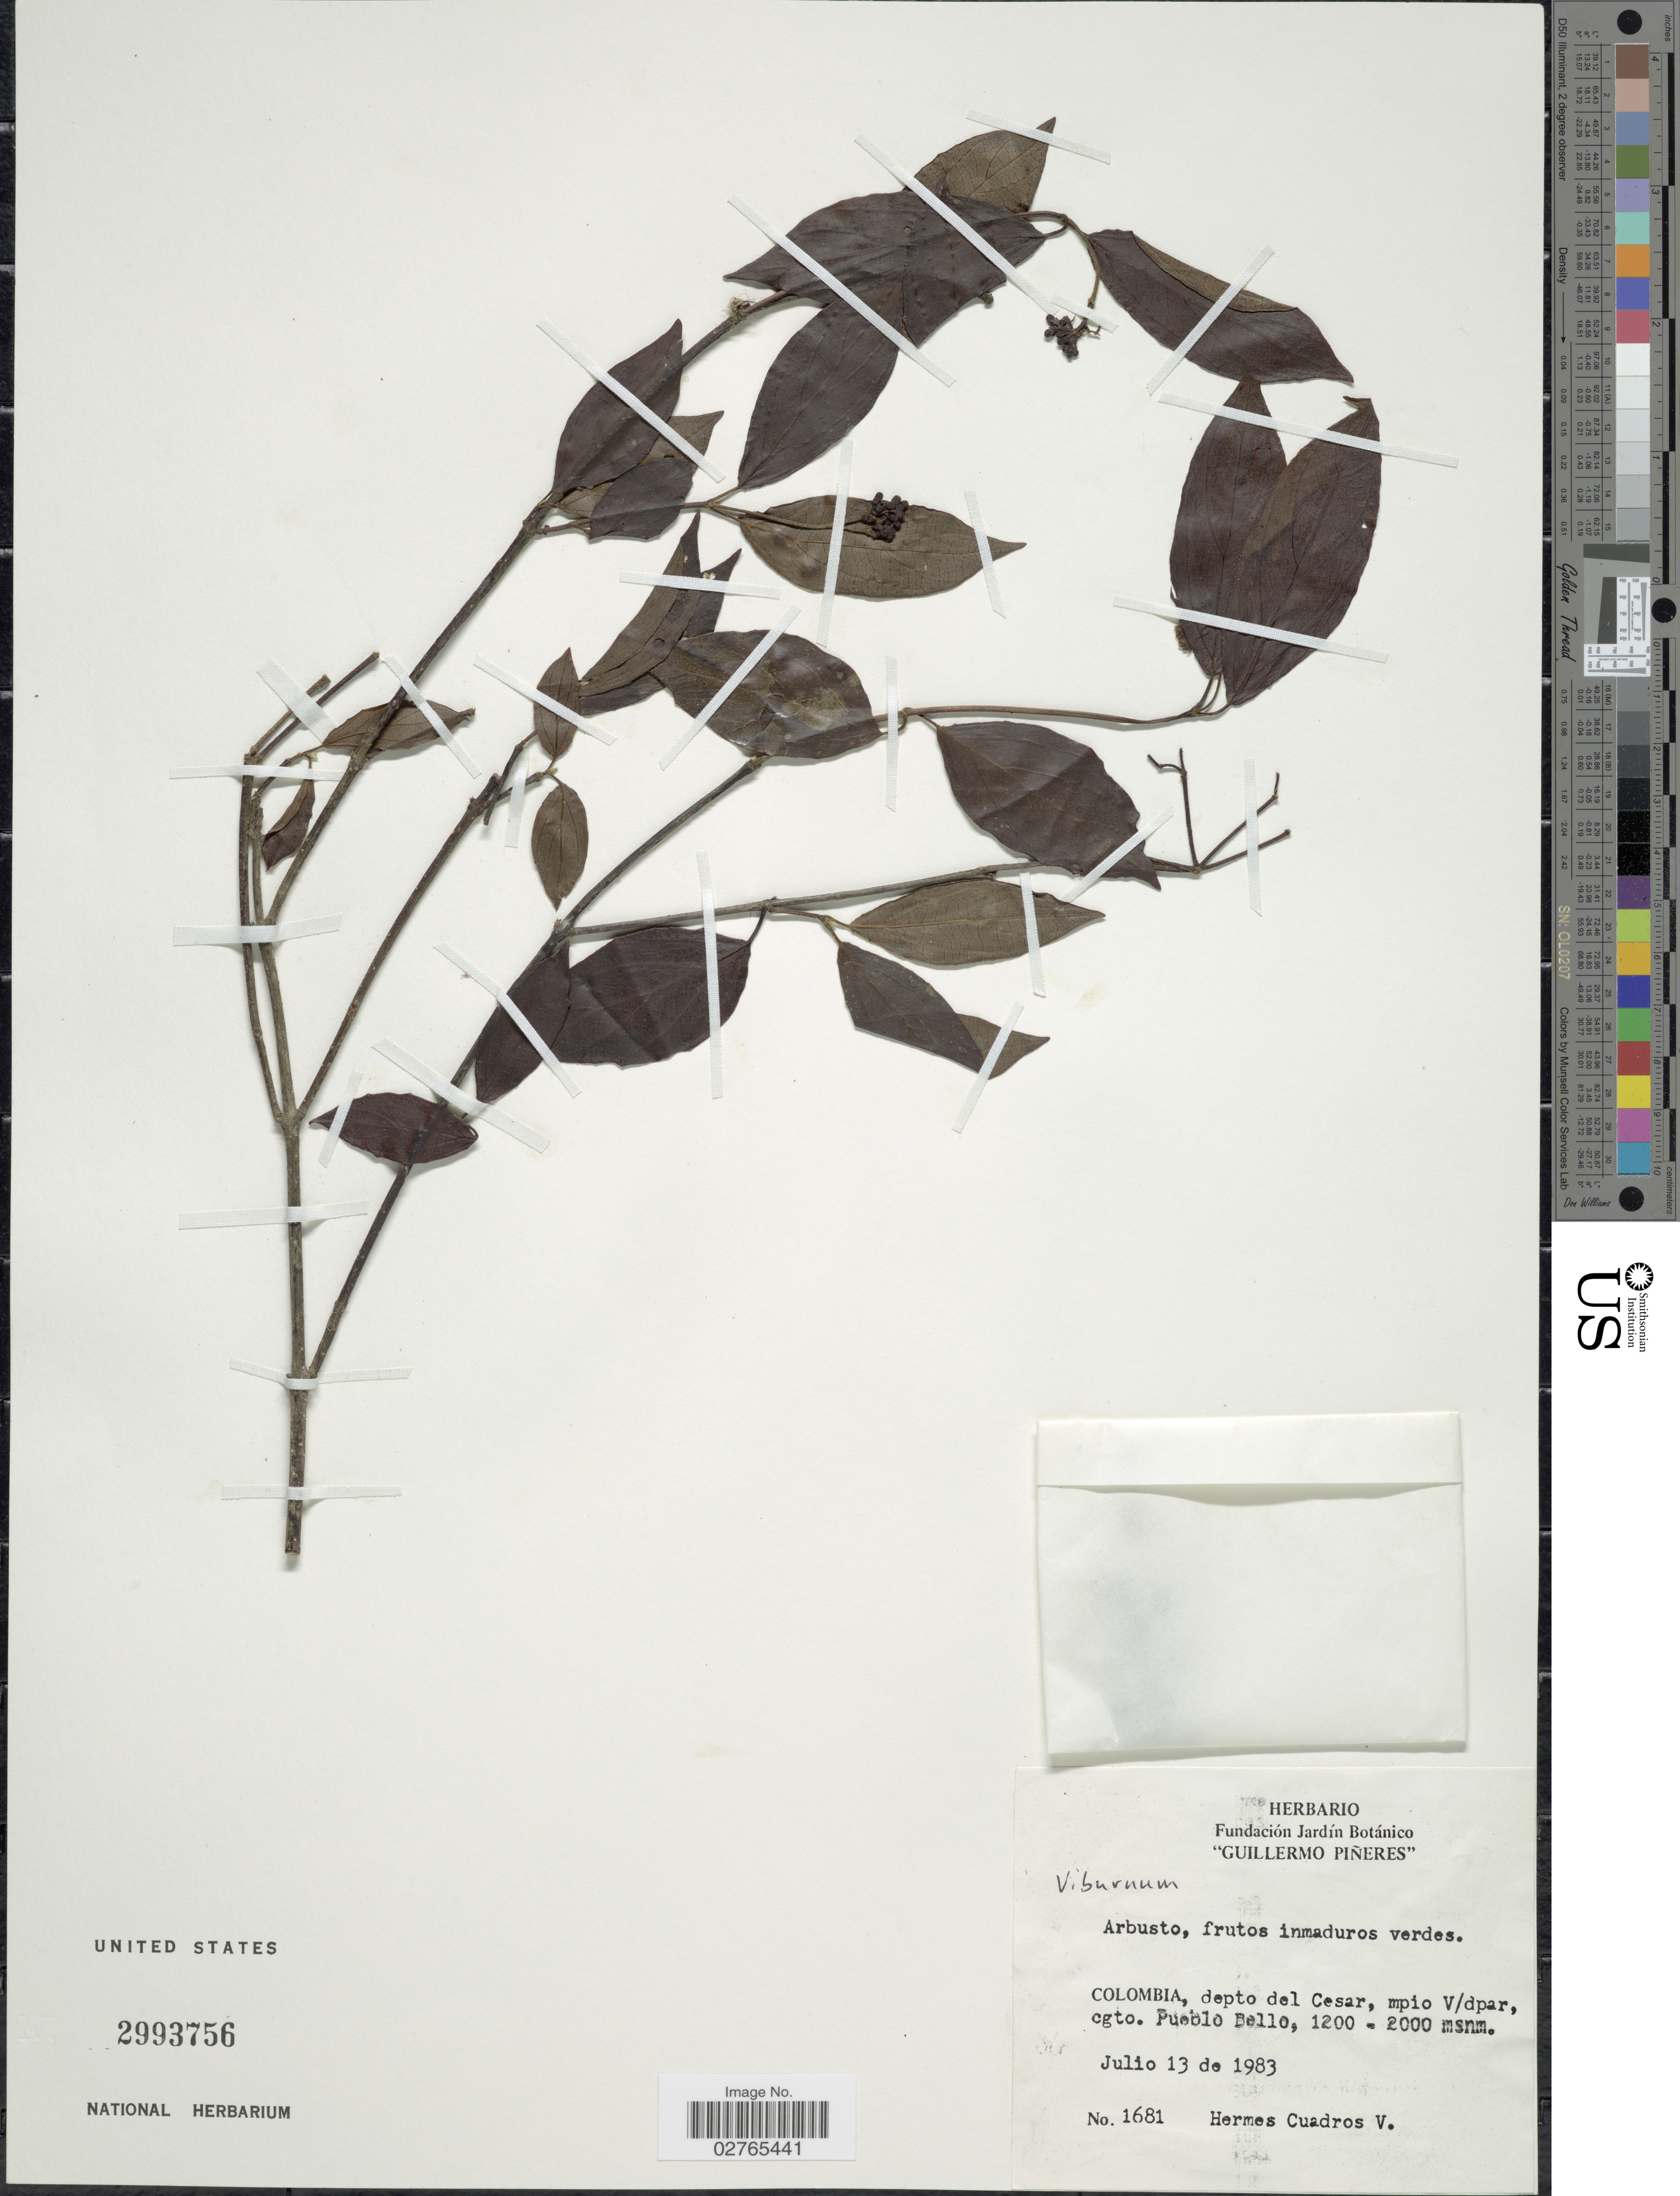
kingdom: Plantae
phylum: Tracheophyta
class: Magnoliopsida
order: Dipsacales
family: Viburnaceae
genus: Viburnum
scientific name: Viburnum sp.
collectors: H. Cuadros V.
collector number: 1681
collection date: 1983-07-13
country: Colombia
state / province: Cesar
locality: Depto del Cesar, mpio V/dpar, cgto. Pueblo Bello.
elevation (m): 1200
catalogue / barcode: US 2993756